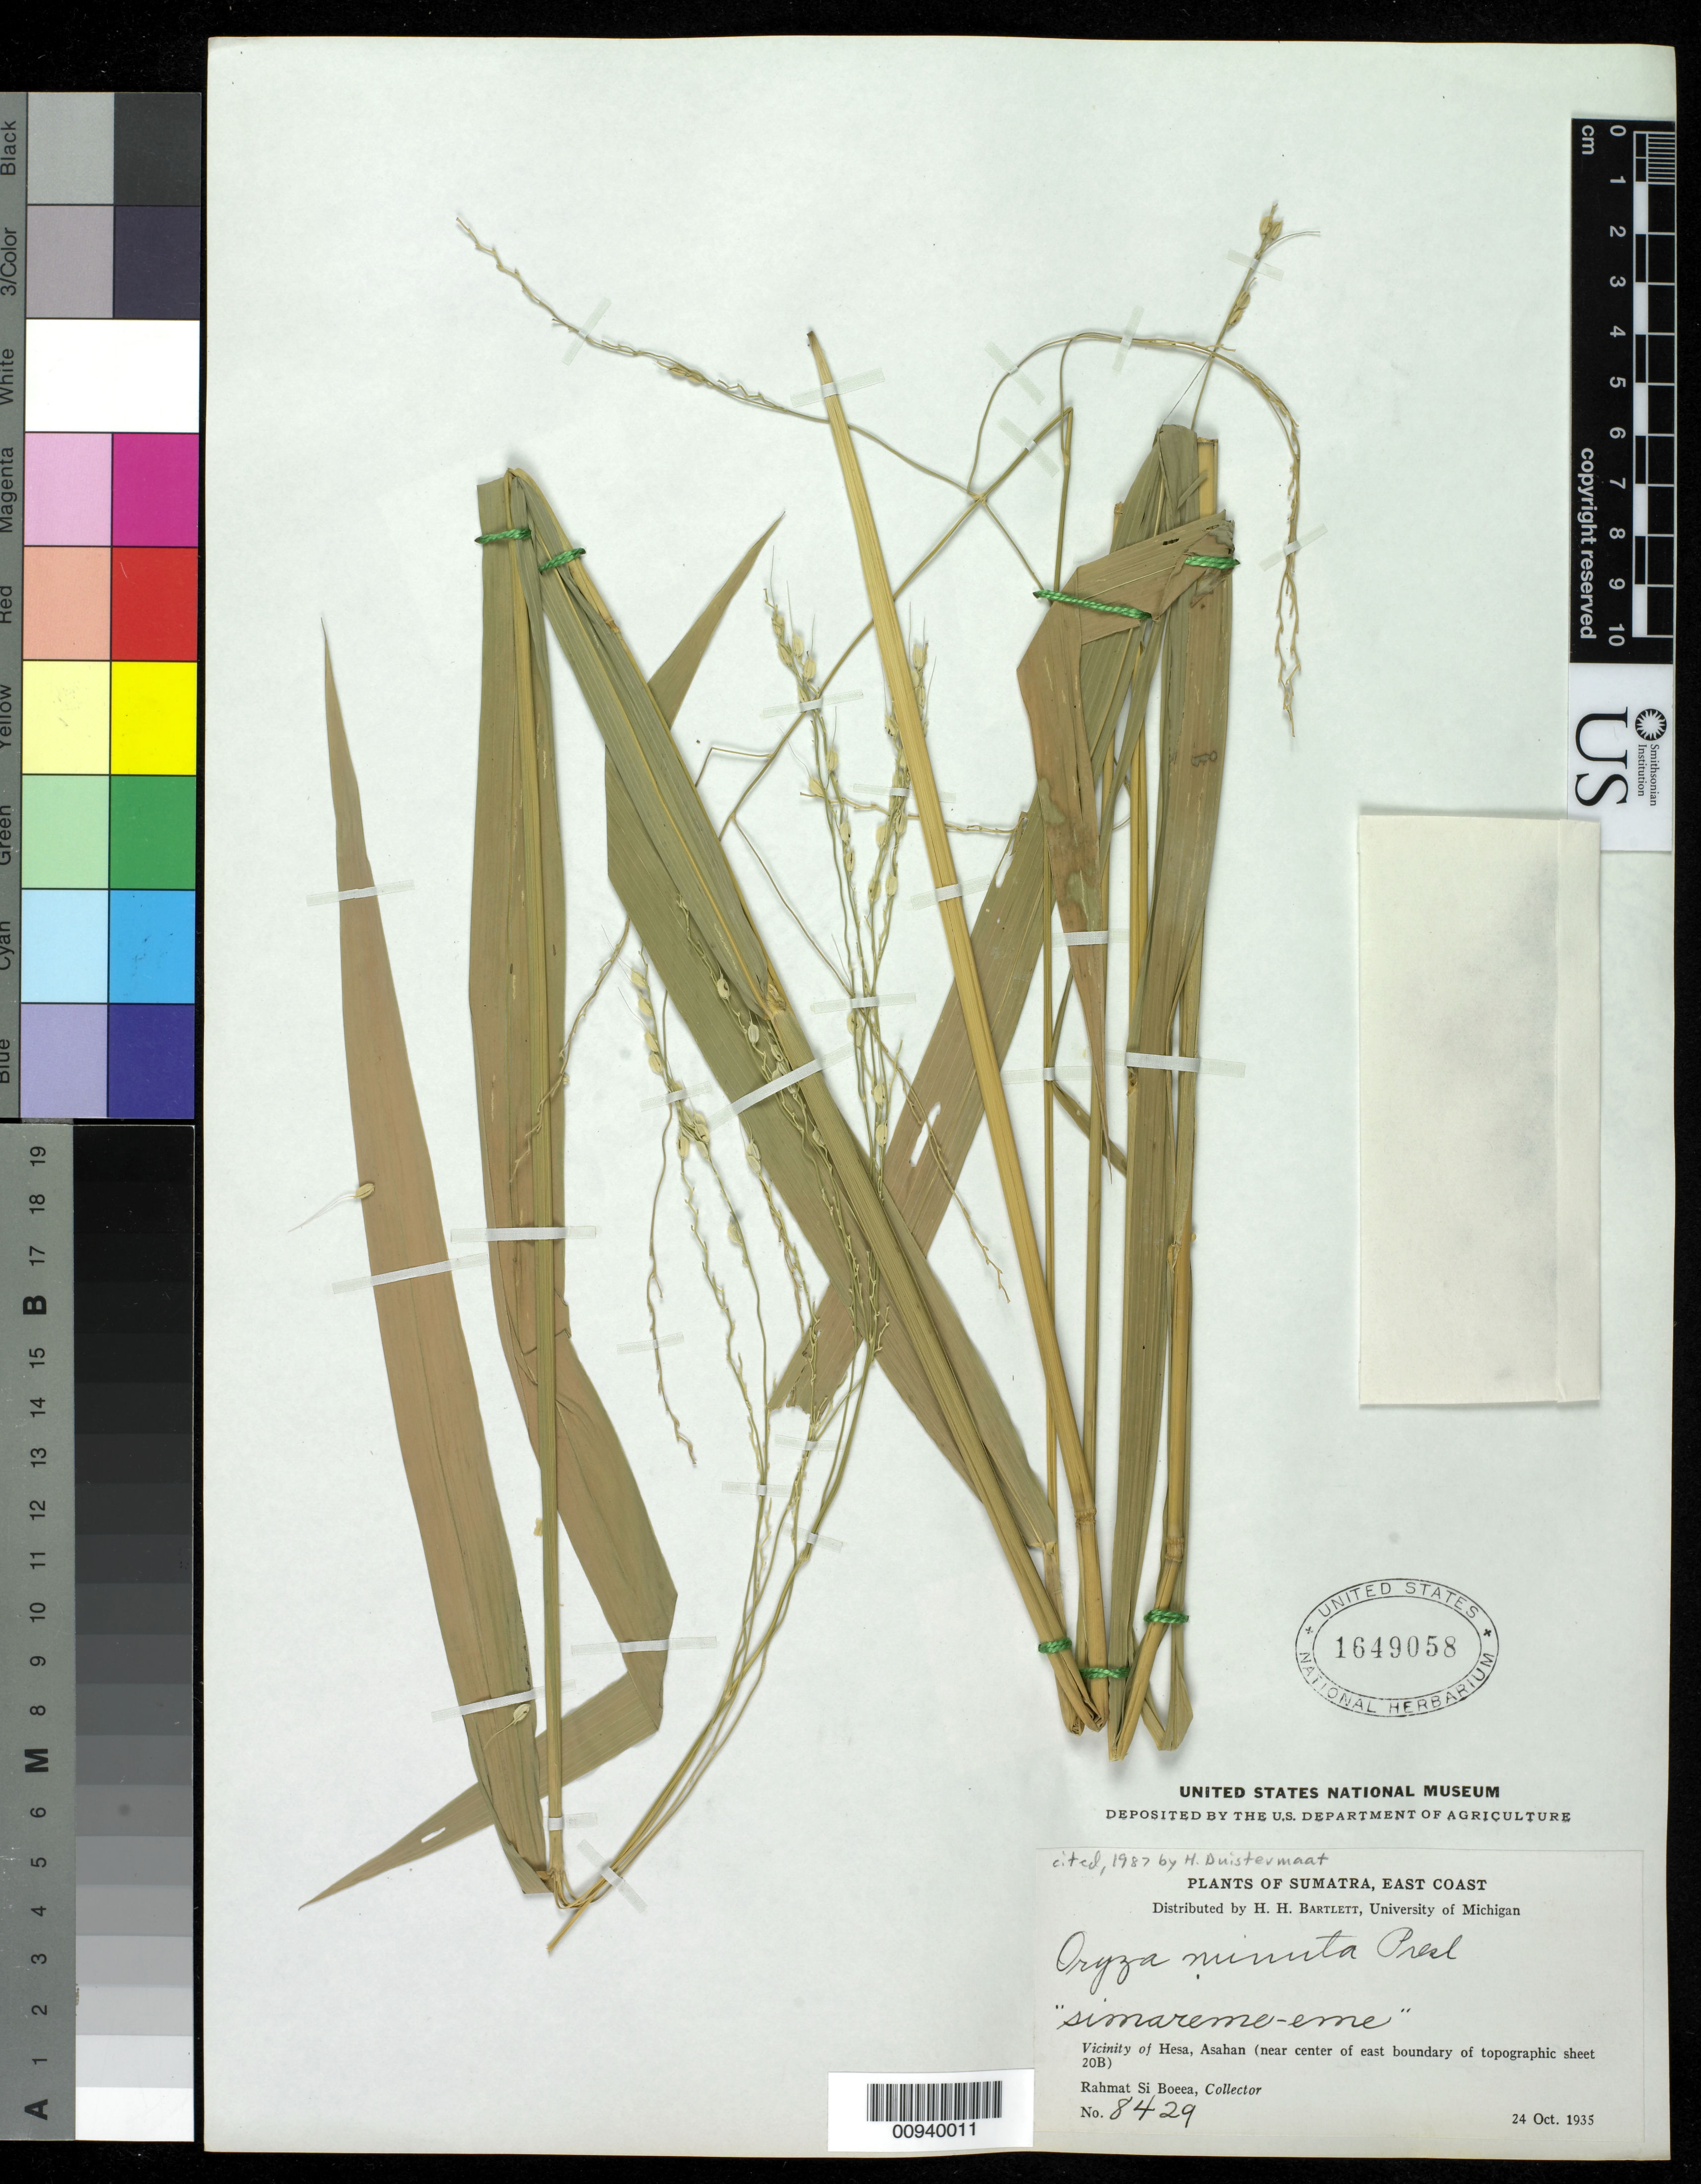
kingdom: Plantae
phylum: Tracheophyta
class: Liliopsida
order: Poales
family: Poaceae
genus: Oryza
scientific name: Oryza minuta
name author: J. Presl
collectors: Rahmat Si Boeea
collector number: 8429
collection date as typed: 24 Oct 1935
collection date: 1935-10-24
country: Indonesia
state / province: Sumatra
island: Sumatra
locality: Vicinity of Hesa, Asahan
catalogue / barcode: US 1649058